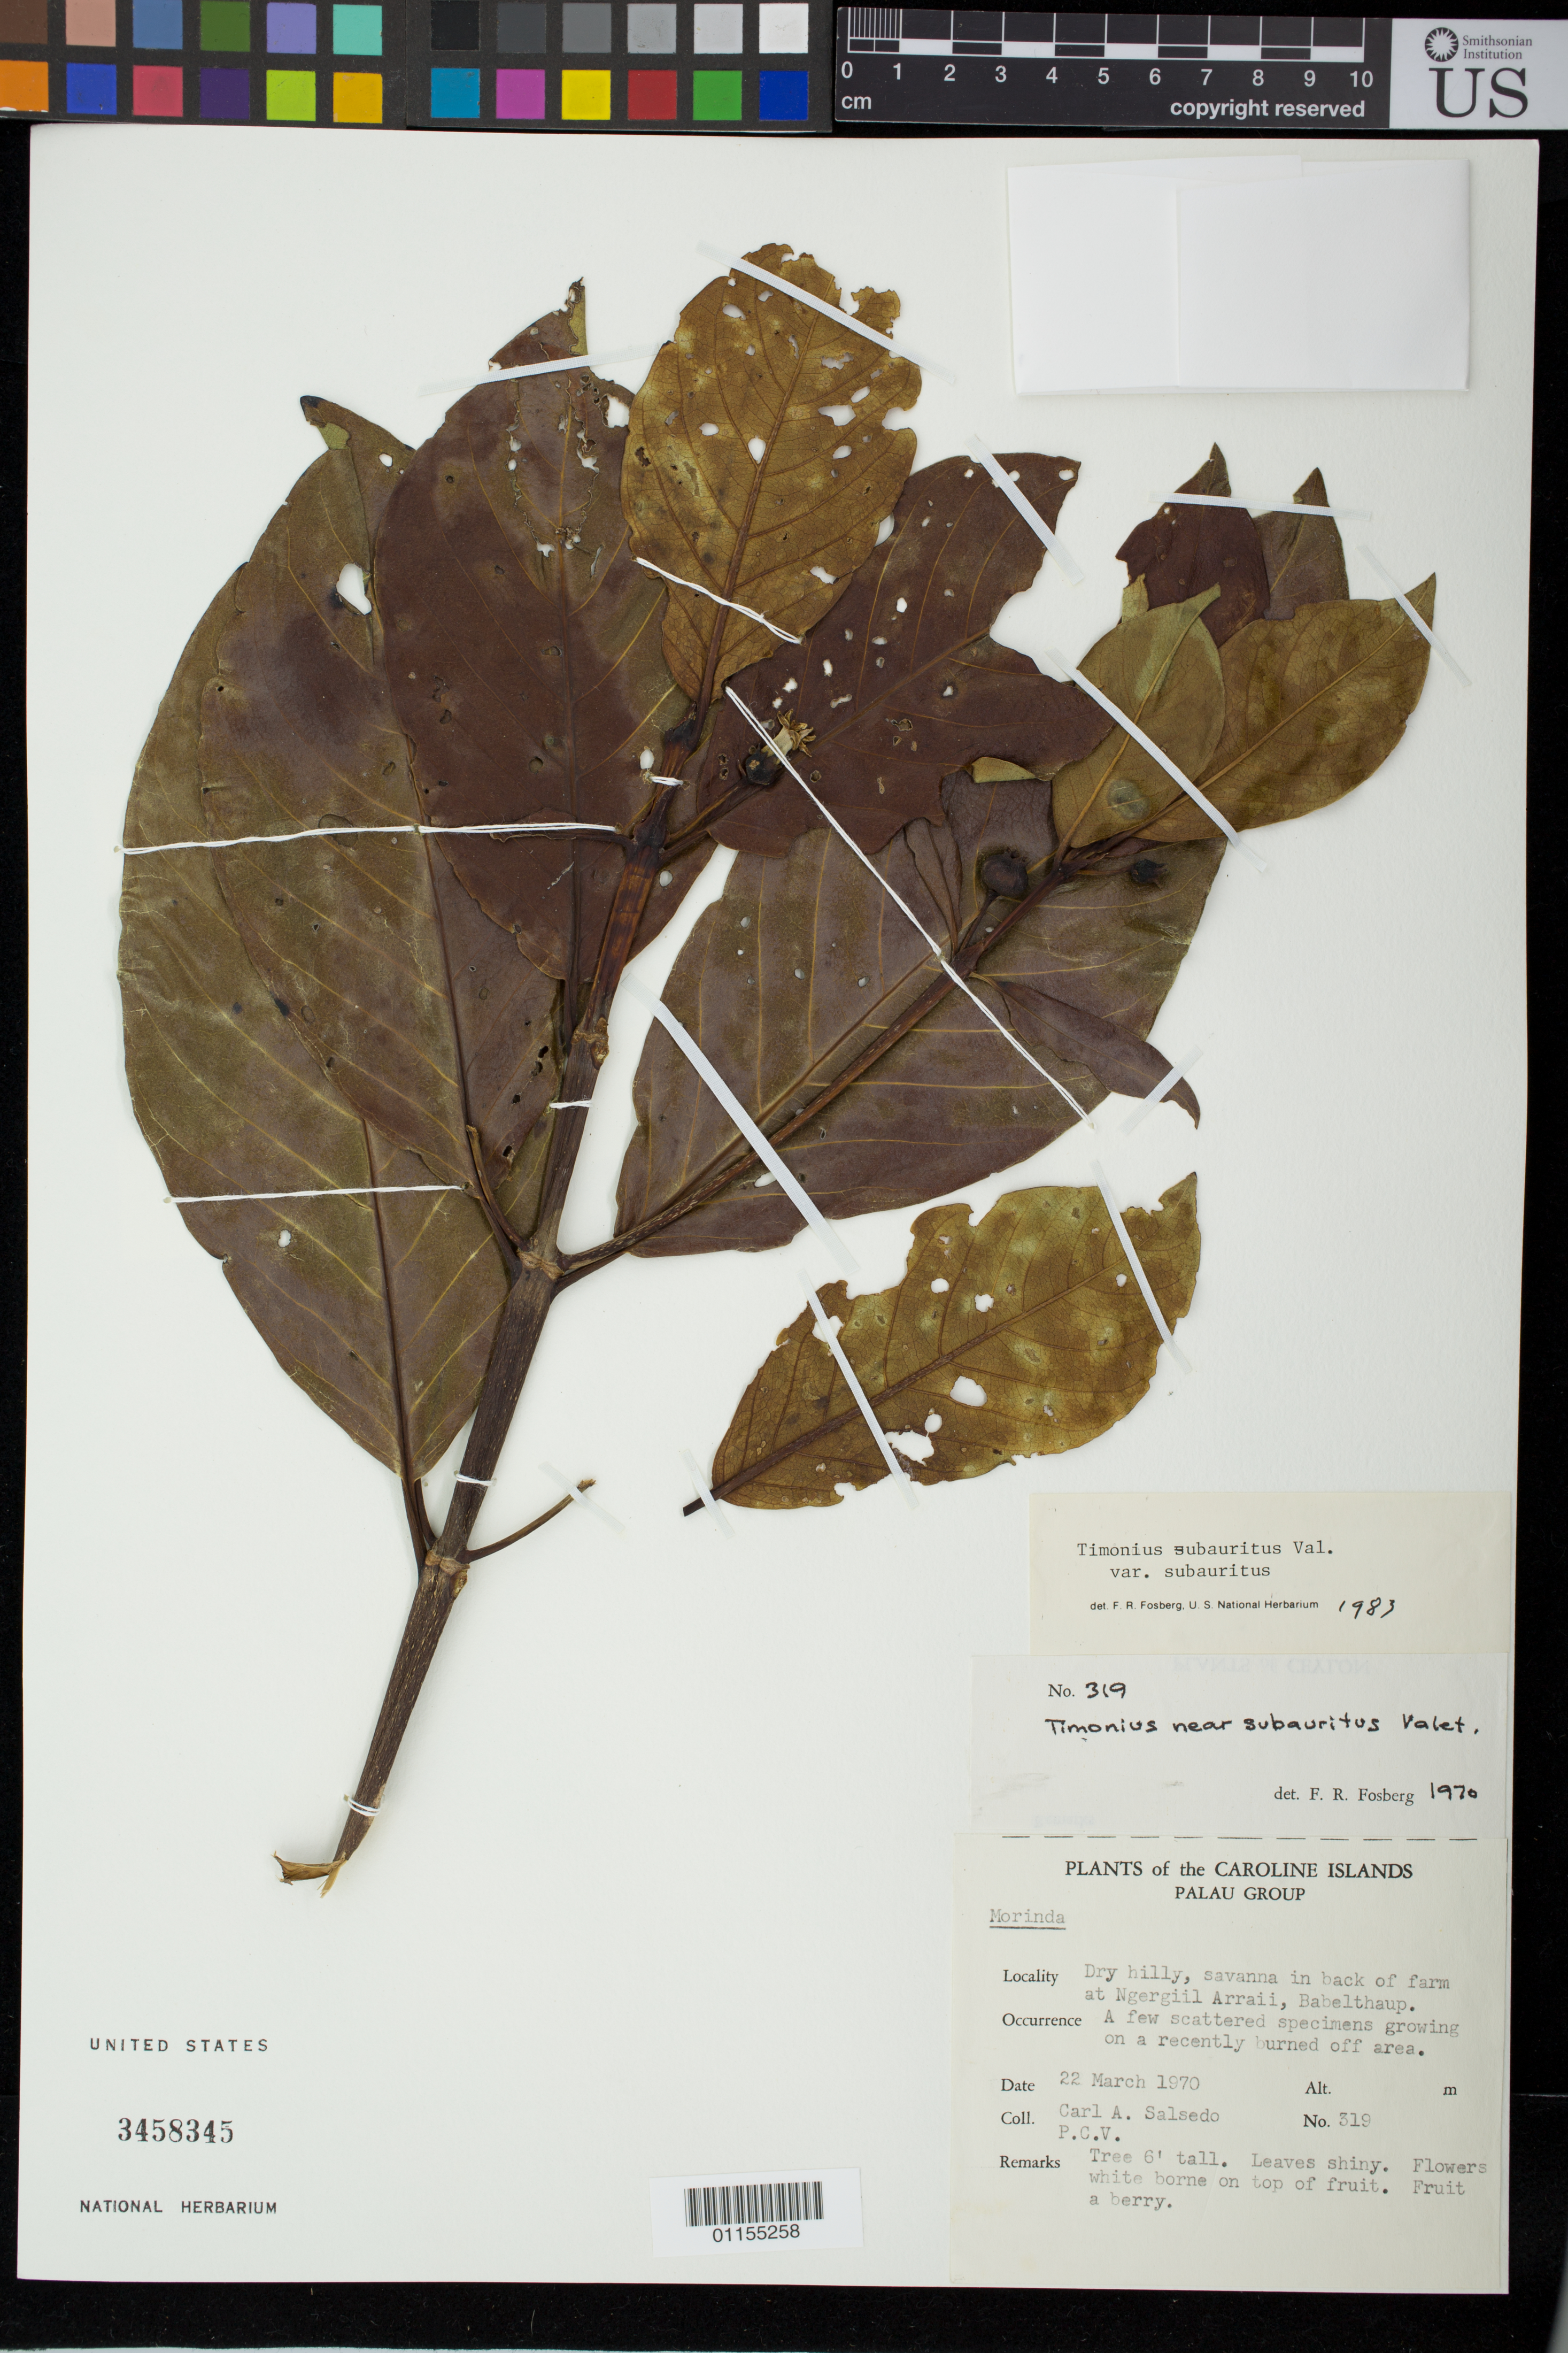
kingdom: Plantae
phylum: Tracheophyta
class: Magnoliopsida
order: Gentianales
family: Rubiaceae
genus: Timonius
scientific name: Timonius subauritus var. subauritus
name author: Valeton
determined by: Fosberg, F. R.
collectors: C.A. Salsedo & P.C.V.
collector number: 319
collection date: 1970-03-22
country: Palau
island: Babeldaob [Babelthuap]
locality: Dry hilly savanna, in back of farm at Ngerkiil Arraii, Babelthaup.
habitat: Recently burned off area.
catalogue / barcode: US 3458345